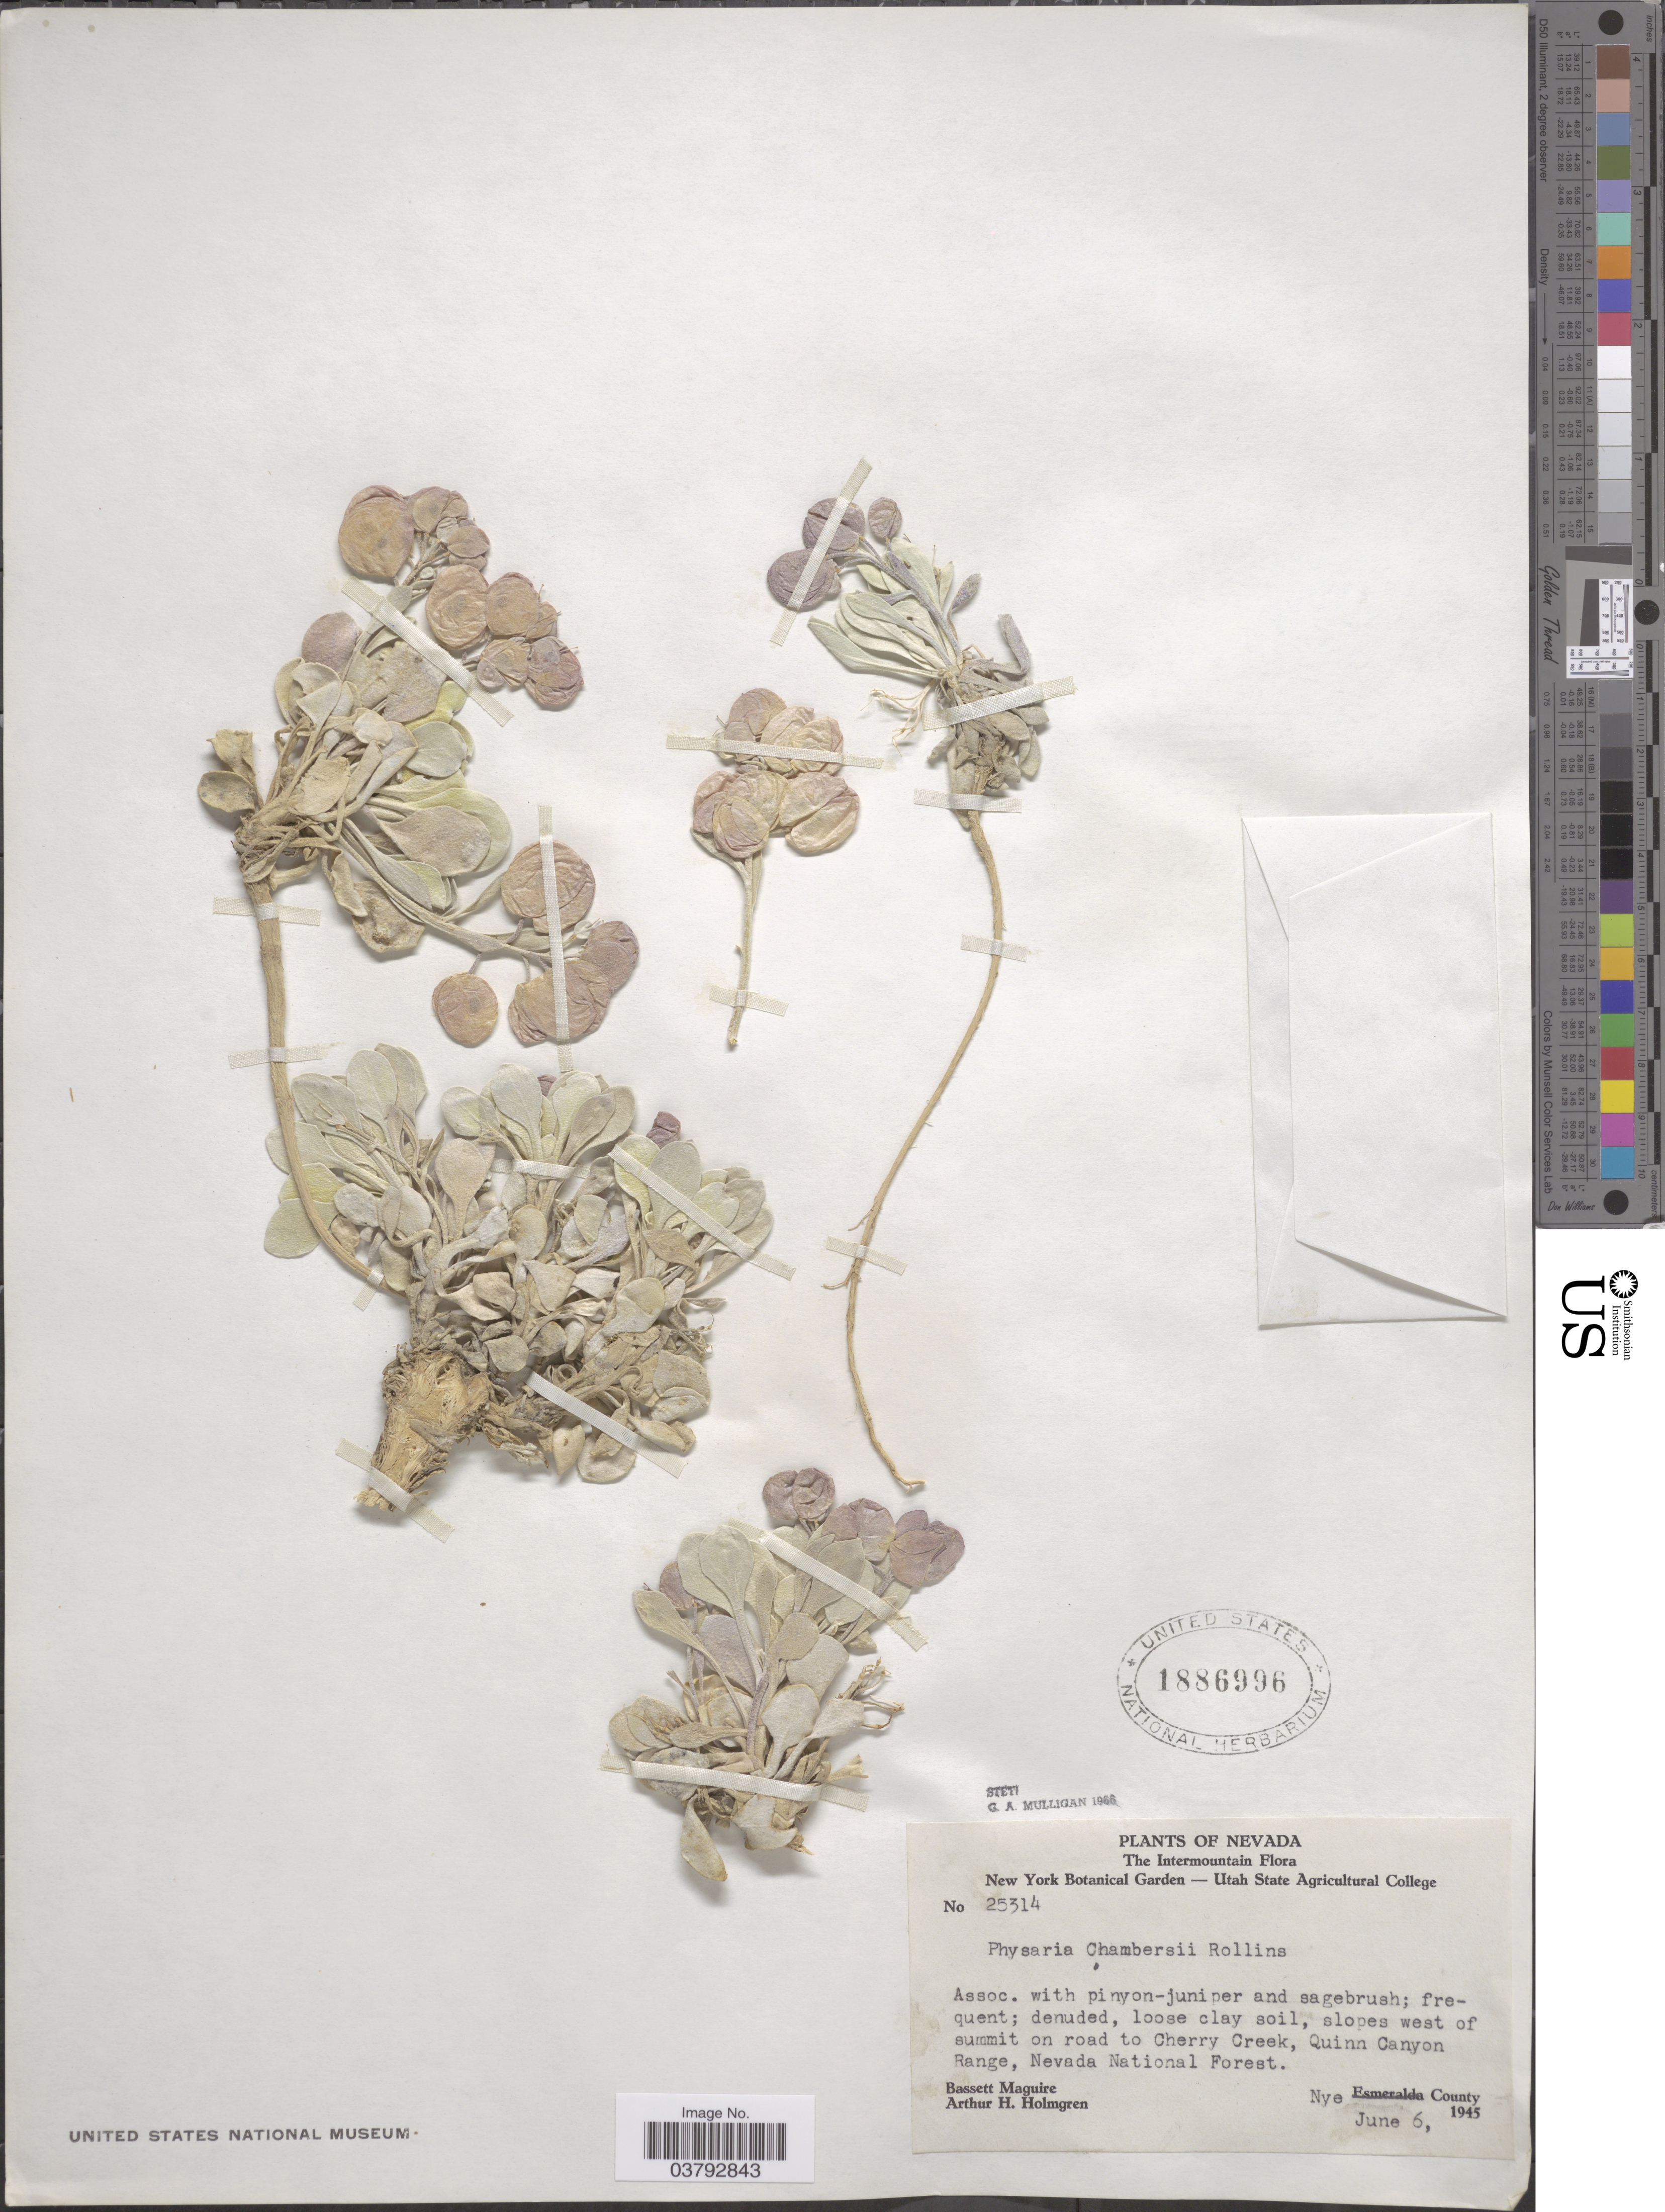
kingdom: Plantae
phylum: Tracheophyta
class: Magnoliopsida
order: Brassicales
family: Brassicaceae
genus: Physaria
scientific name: Physaria chambersii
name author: Rollins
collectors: B. Maguire & A. H. Holmgren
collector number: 25314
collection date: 1945-06-06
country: United States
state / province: Nevada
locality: The Intermountain. Slopes west of summit on road to Cherry Creek, Quinn Canyon Range, Nevada National Forest. Nye County.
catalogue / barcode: US 1886996